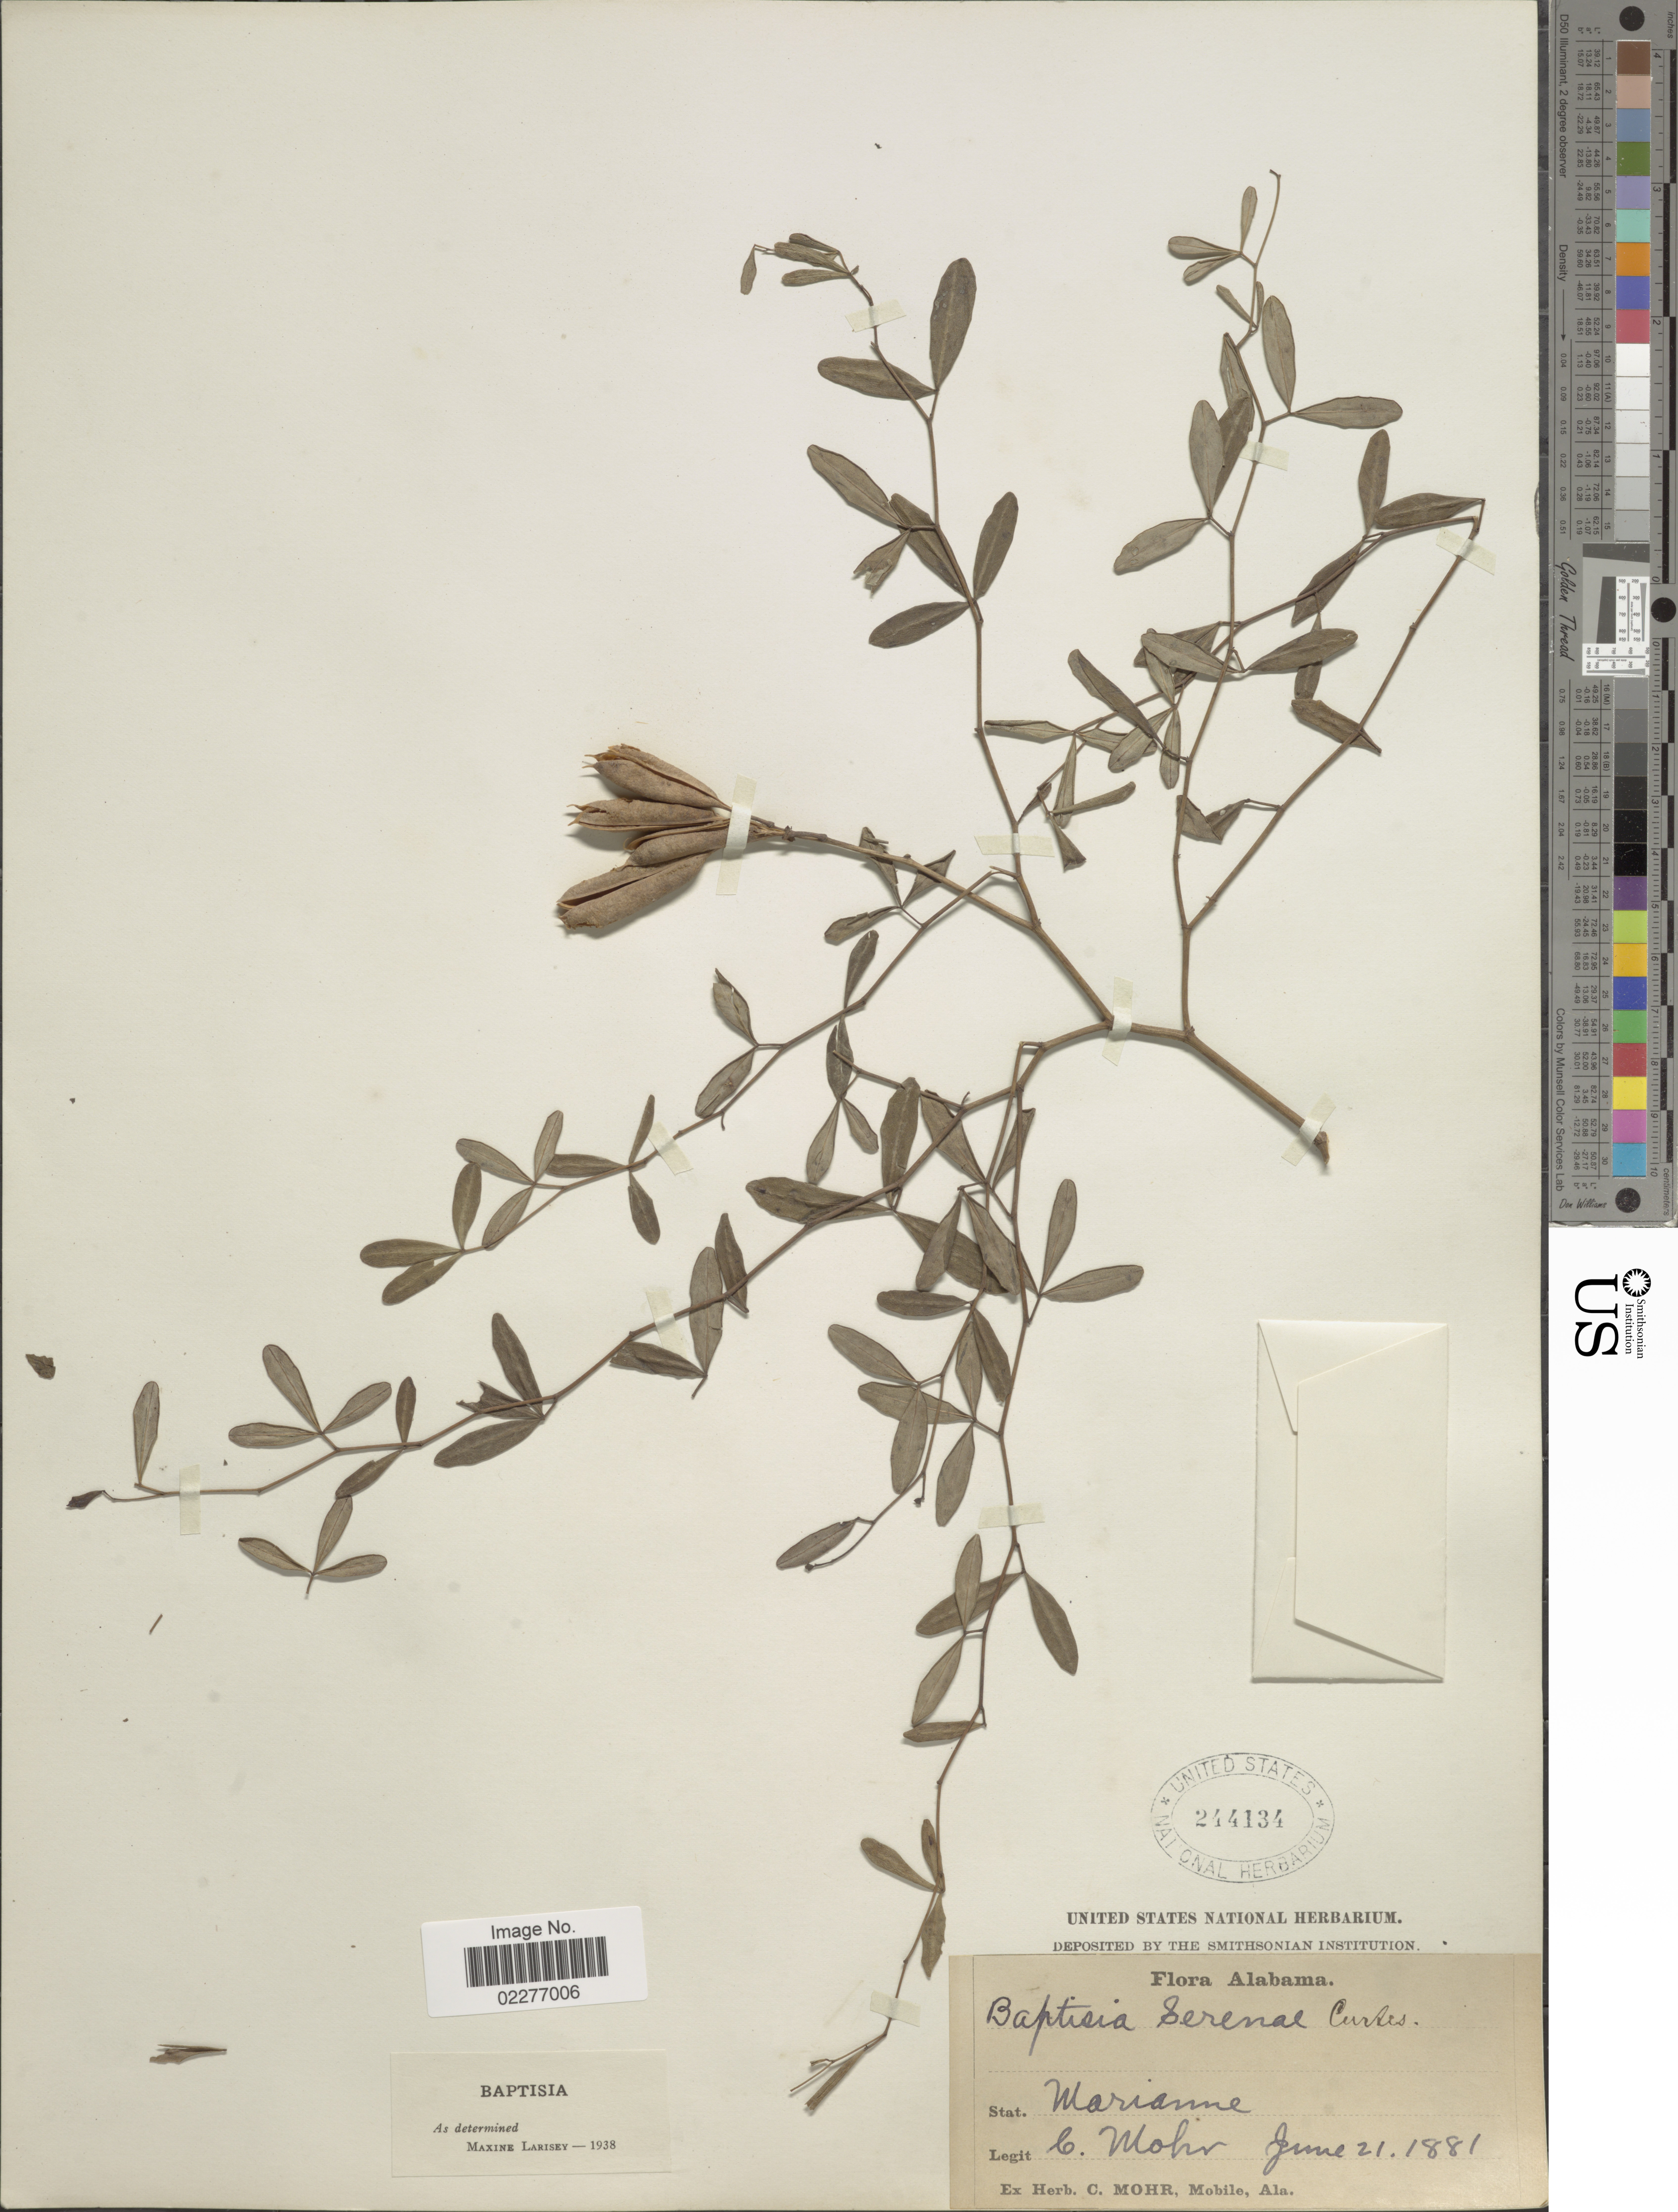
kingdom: Plantae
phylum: Tracheophyta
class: Magnoliopsida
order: Fabales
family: Fabaceae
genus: Baptisia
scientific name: Baptisia serenae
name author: M.A. Curtis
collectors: C. T. Mohr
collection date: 1881-06-21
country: United States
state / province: Alabama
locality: Marianne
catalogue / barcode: US 244134